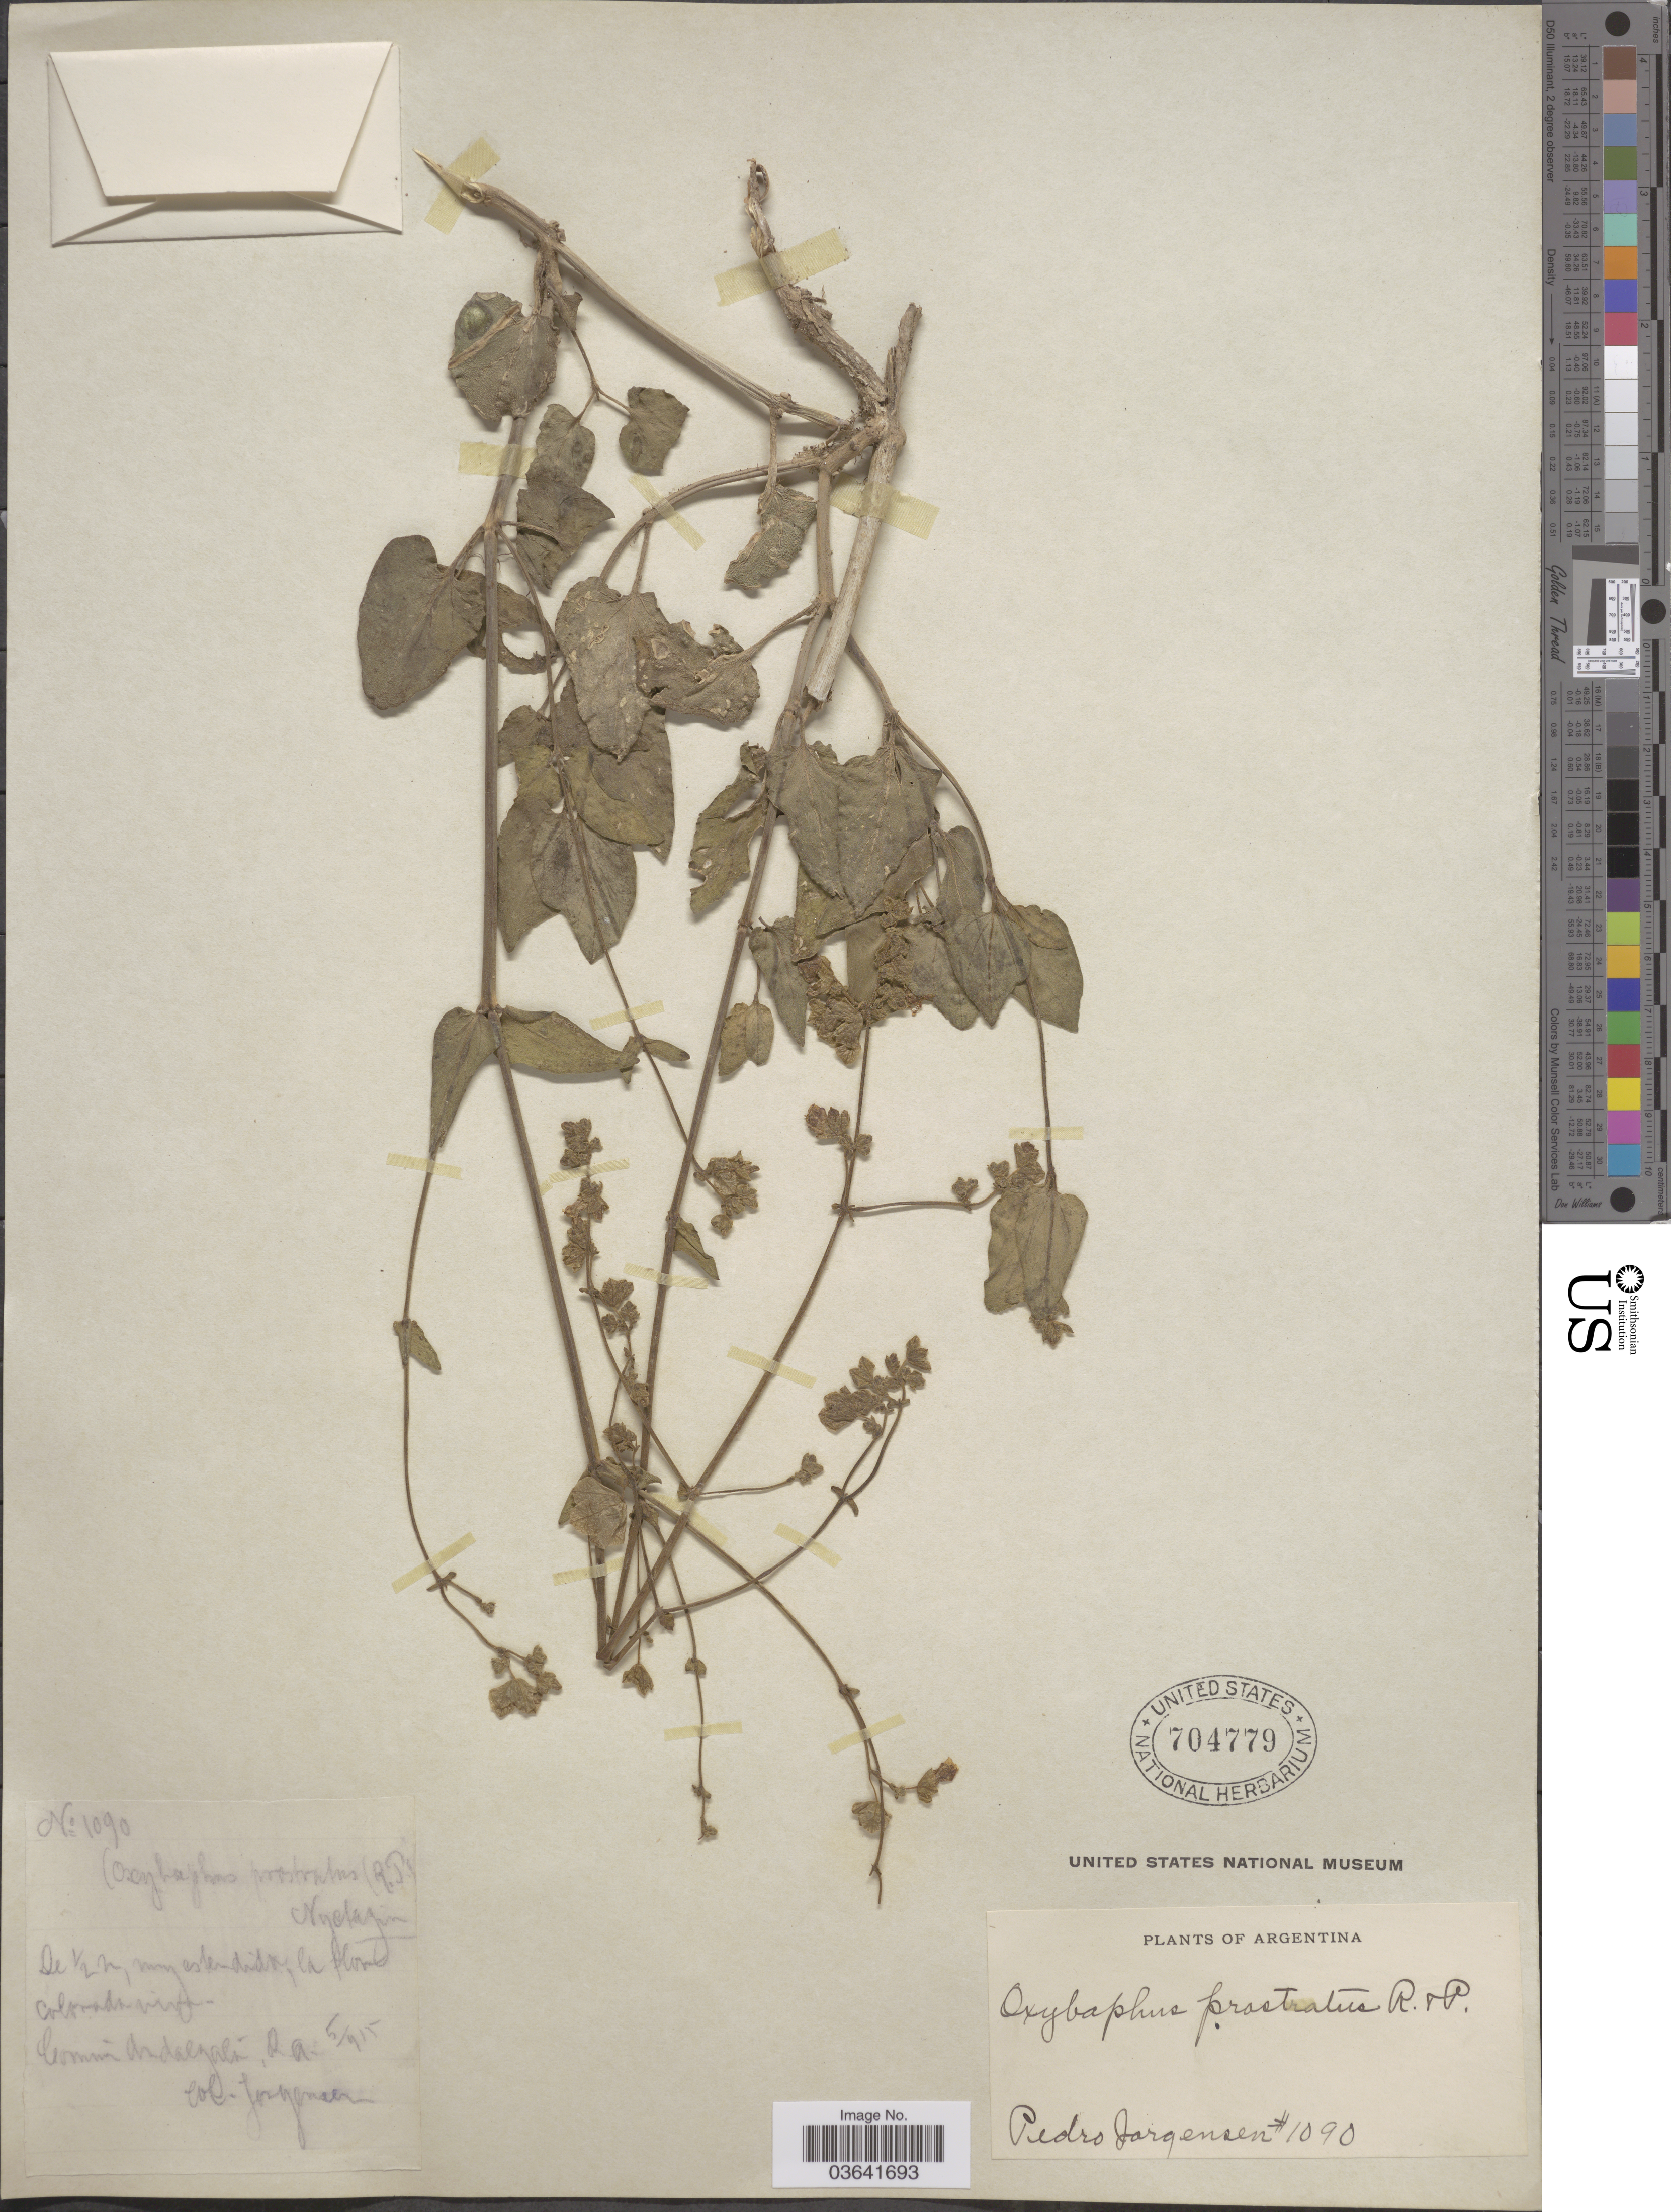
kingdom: Plantae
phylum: Tracheophyta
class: Magnoliopsida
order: Caryophyllales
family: Nyctaginaceae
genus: Mirabilis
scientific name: Mirabilis prostrata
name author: (Ruiz & Pav.) Heimerl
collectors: P. Jörgensen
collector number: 1090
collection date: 1915-05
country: Argentina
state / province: Catamarca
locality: Común Andalgalá.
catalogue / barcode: US 704779